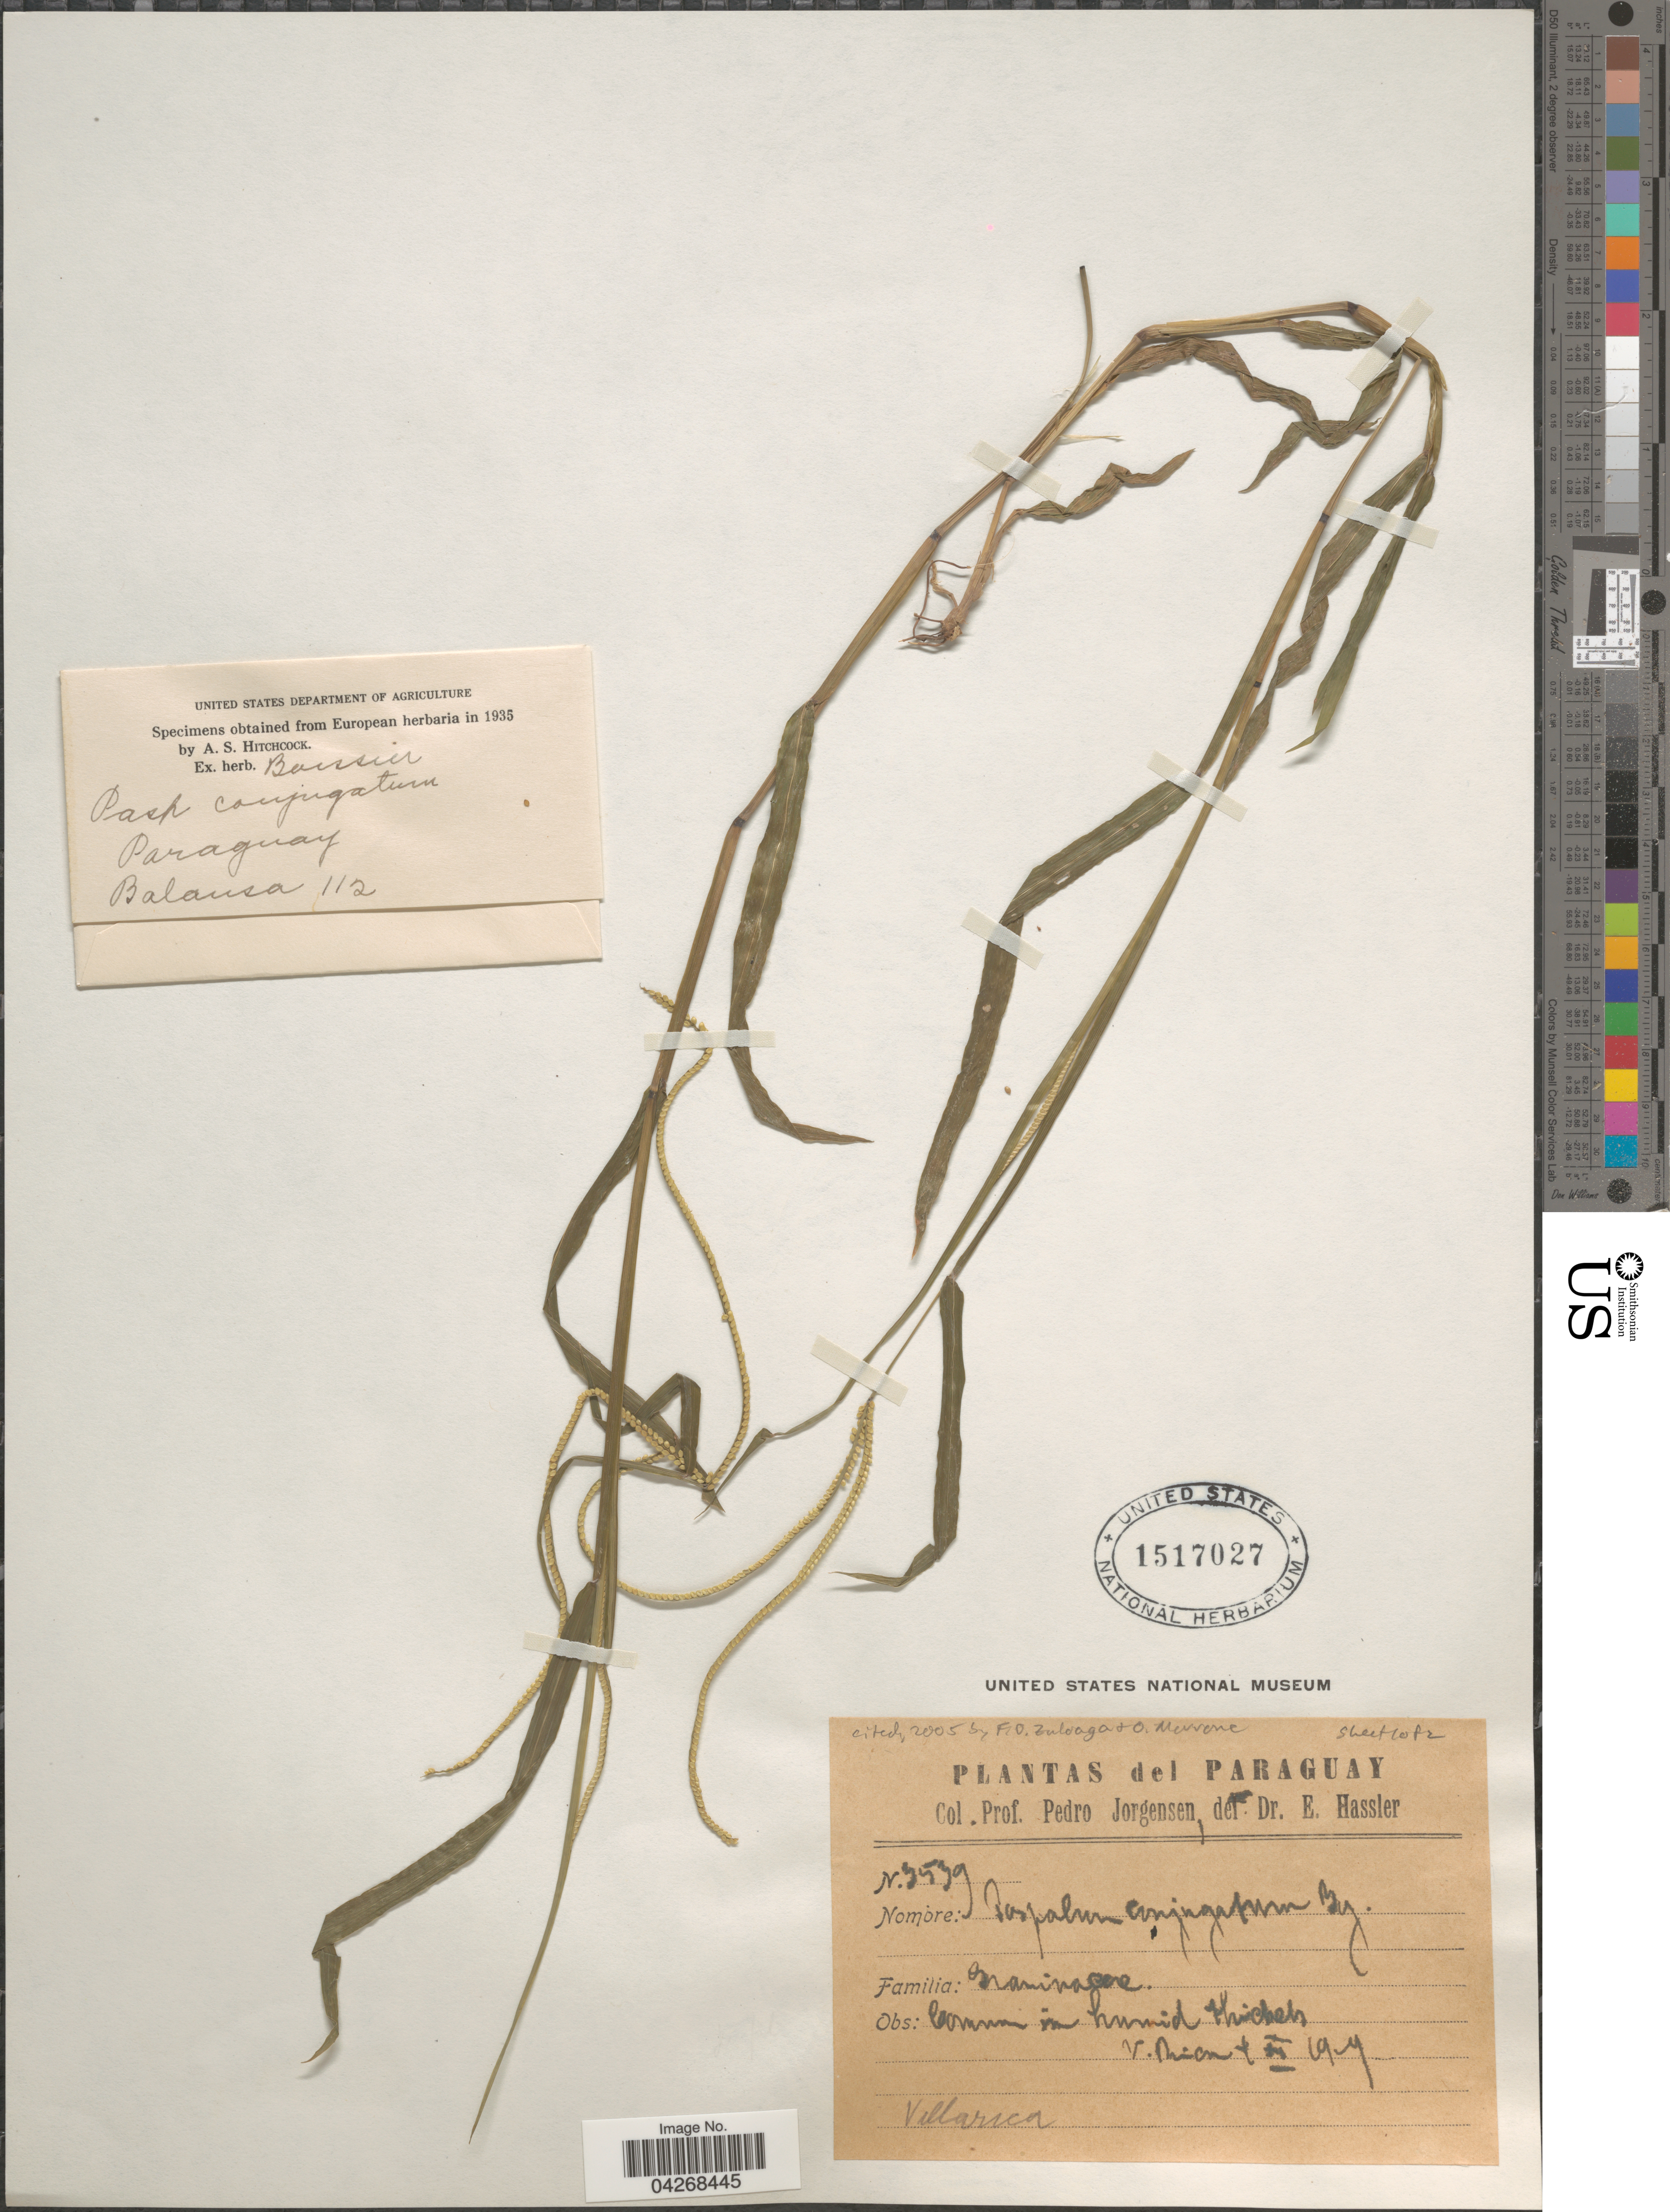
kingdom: Plantae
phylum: Tracheophyta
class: Liliopsida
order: Poales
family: Poaceae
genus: Paspalum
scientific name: Paspalum conjugatum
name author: P.J. Bergius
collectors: P. Jörgensen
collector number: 3539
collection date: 1929-01-01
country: Paraguay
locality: Comun in humid thickets. Villarica.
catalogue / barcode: US 1517027